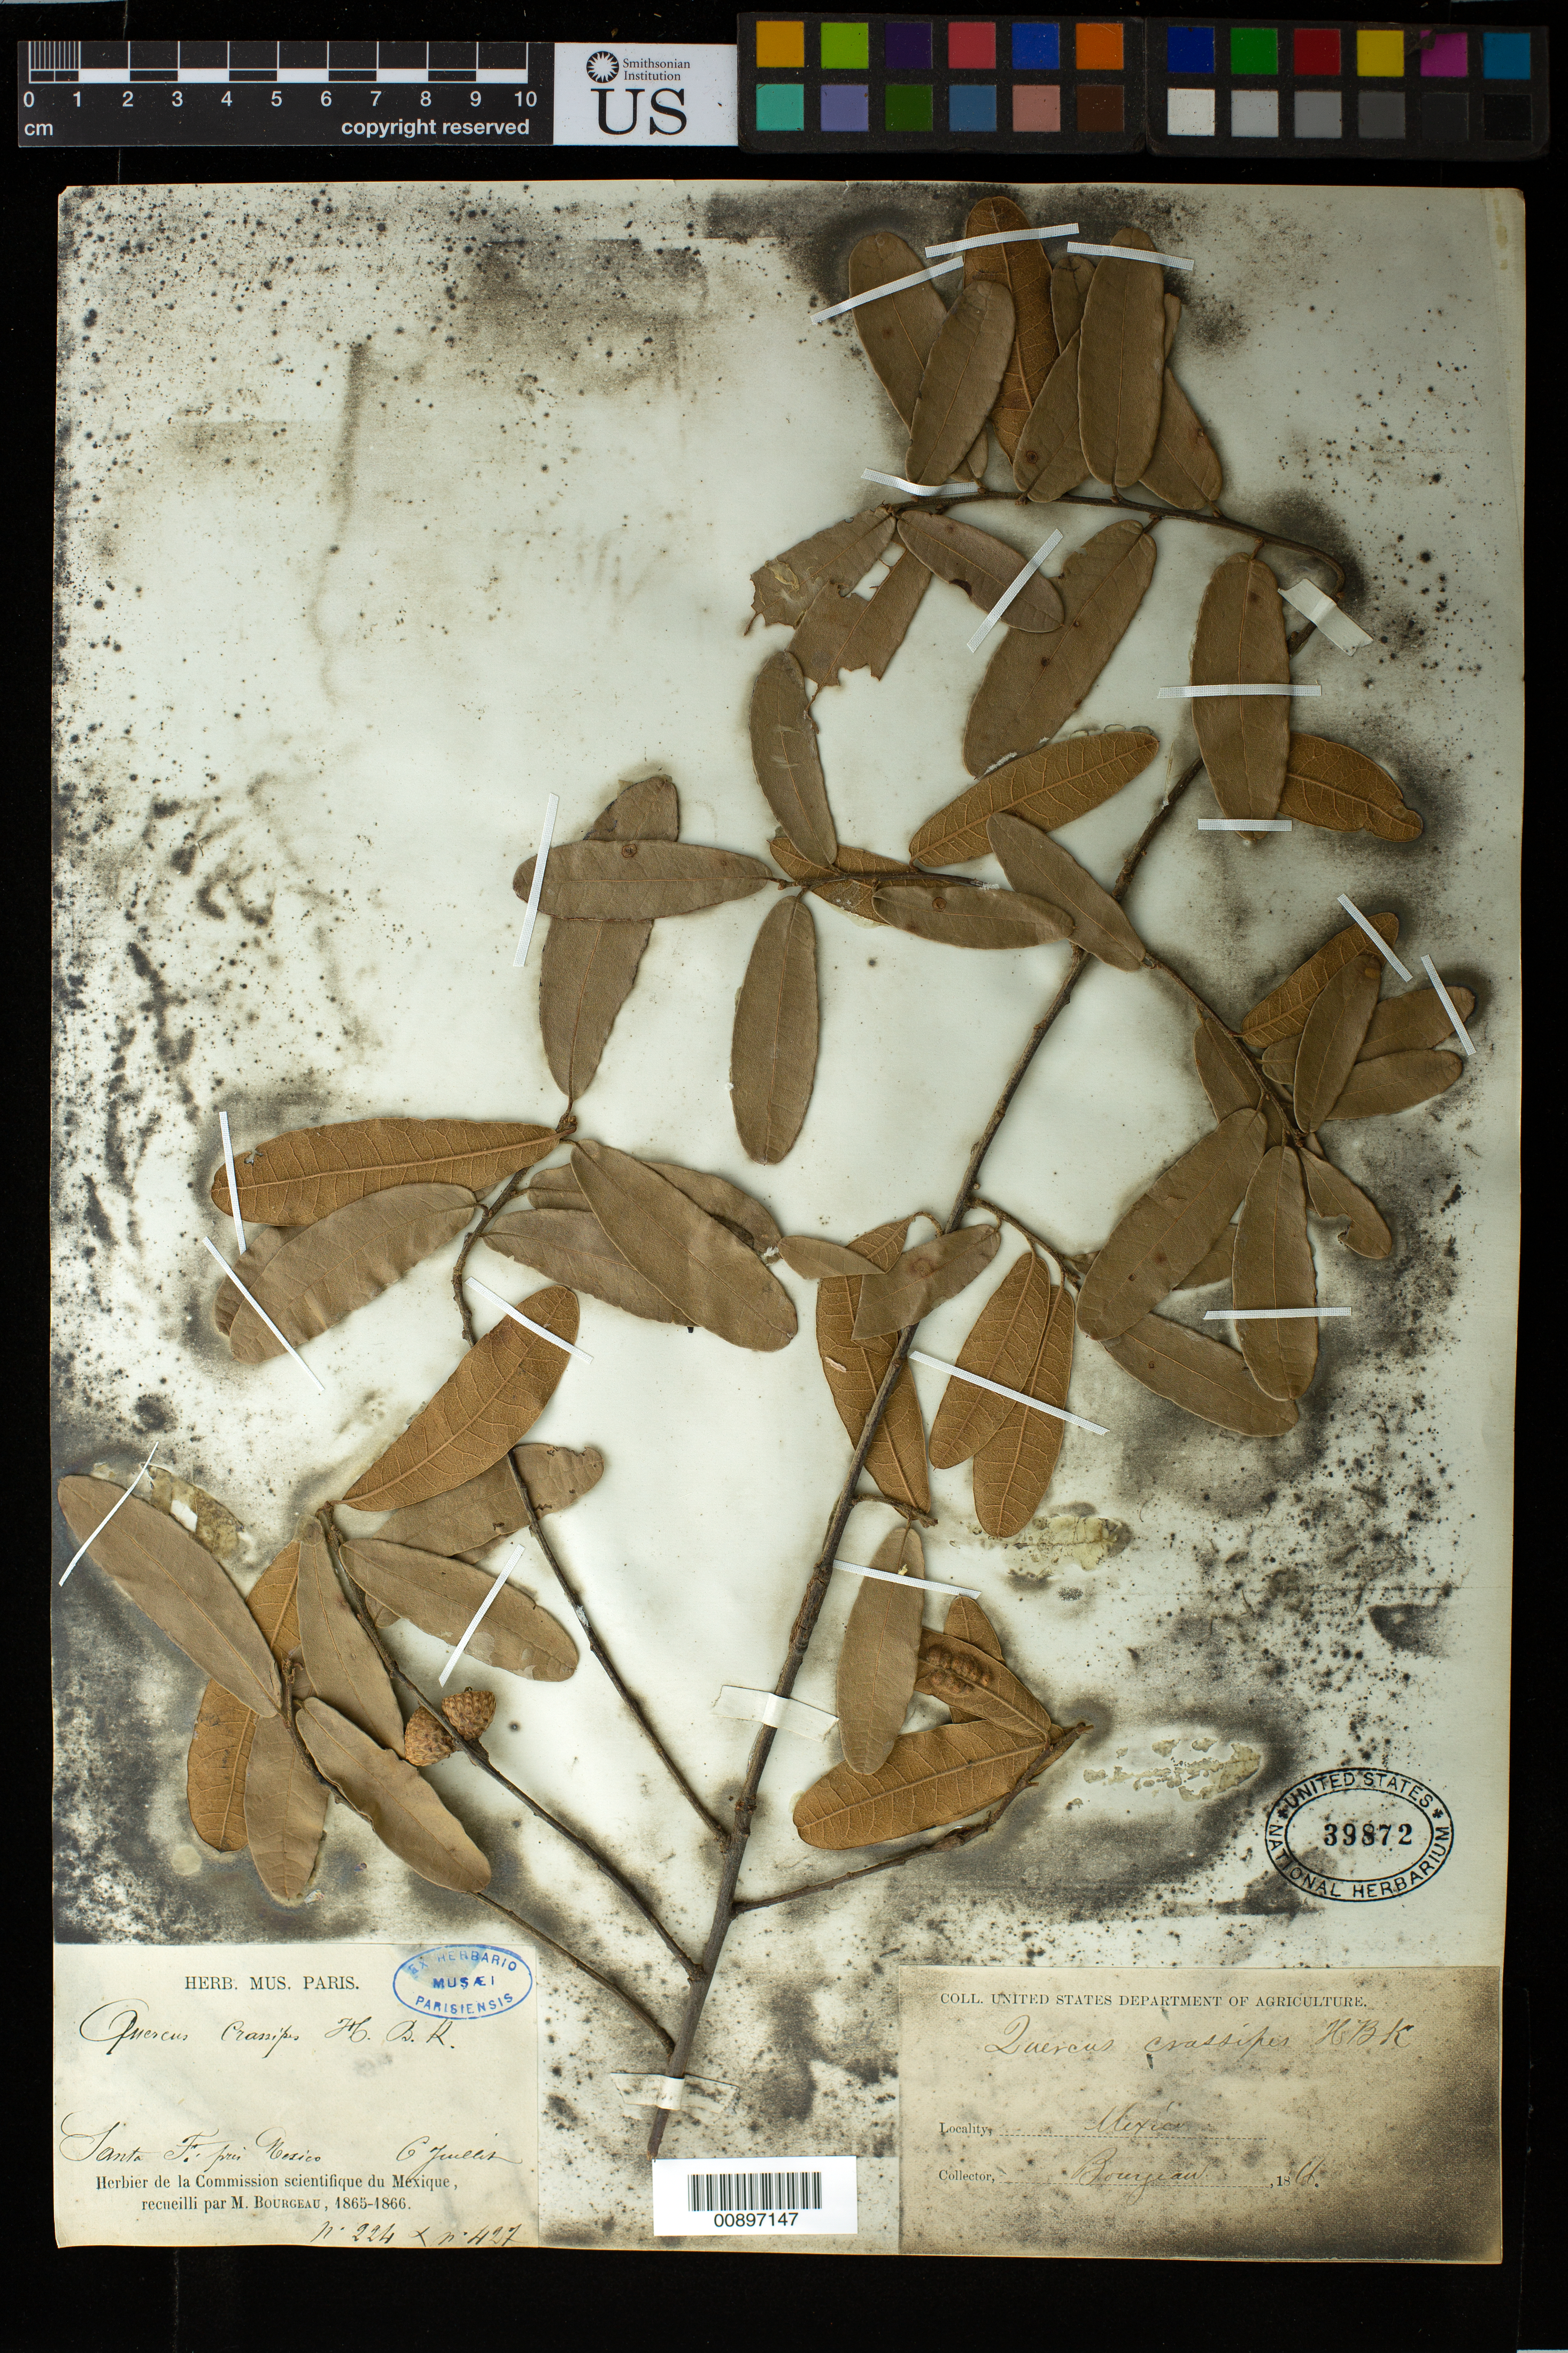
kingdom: Plantae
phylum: Tracheophyta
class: Magnoliopsida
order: Fagales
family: Fagaceae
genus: Quercus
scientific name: Quercus crassipes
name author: Humb. & Bonpl.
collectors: E. Bourgeau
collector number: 224 & 427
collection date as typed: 06 Jul 1866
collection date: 1866-07-06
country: Mexico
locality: Santa Fé prés Mexico.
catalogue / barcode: US 39872